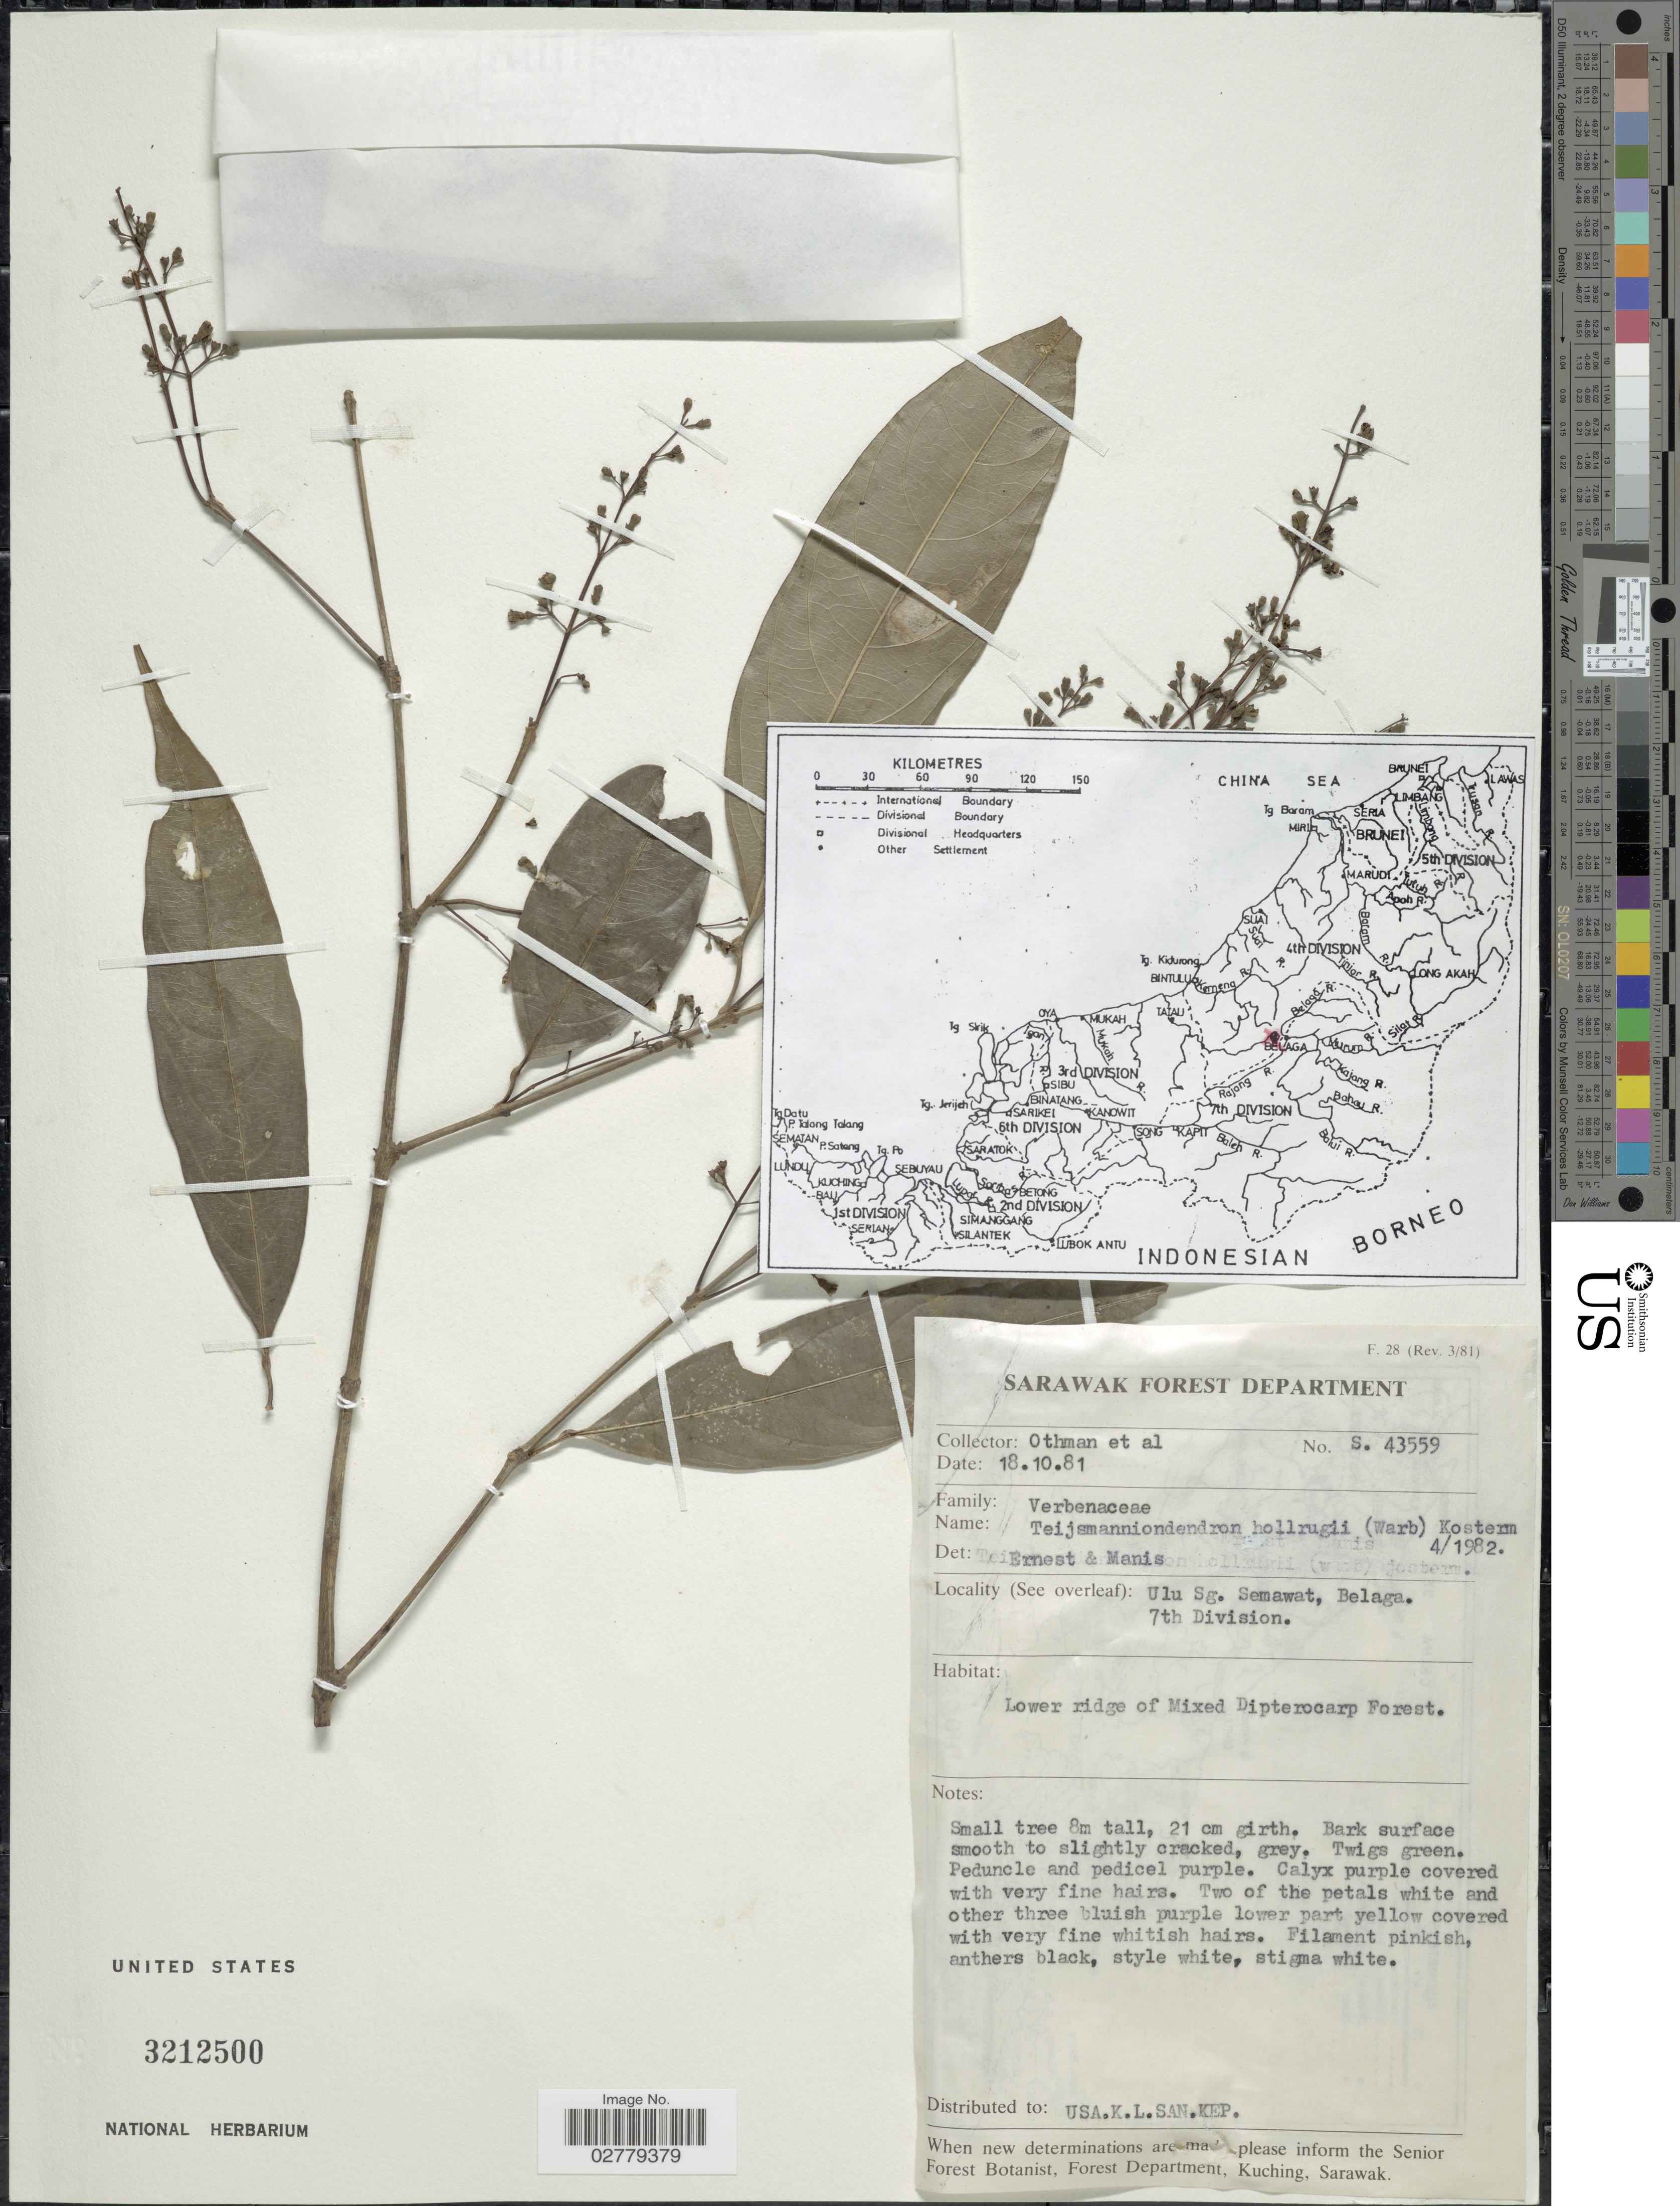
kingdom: Plantae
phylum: Tracheophyta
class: Magnoliopsida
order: Lamiales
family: Lamiaceae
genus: Teijsmanniodendron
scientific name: Teijsmanniodendron hollrungii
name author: (Warb.) Kosterm.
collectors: Othman & et al.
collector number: S43559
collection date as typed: Transcribed d/m/y: 18/10/81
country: Malaysia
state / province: Sarawak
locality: Ulu Sg. Semawat, Belaga, 7th Division. Lower ridge of Mixed Dipterocarp Forest.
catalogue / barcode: US 3212500